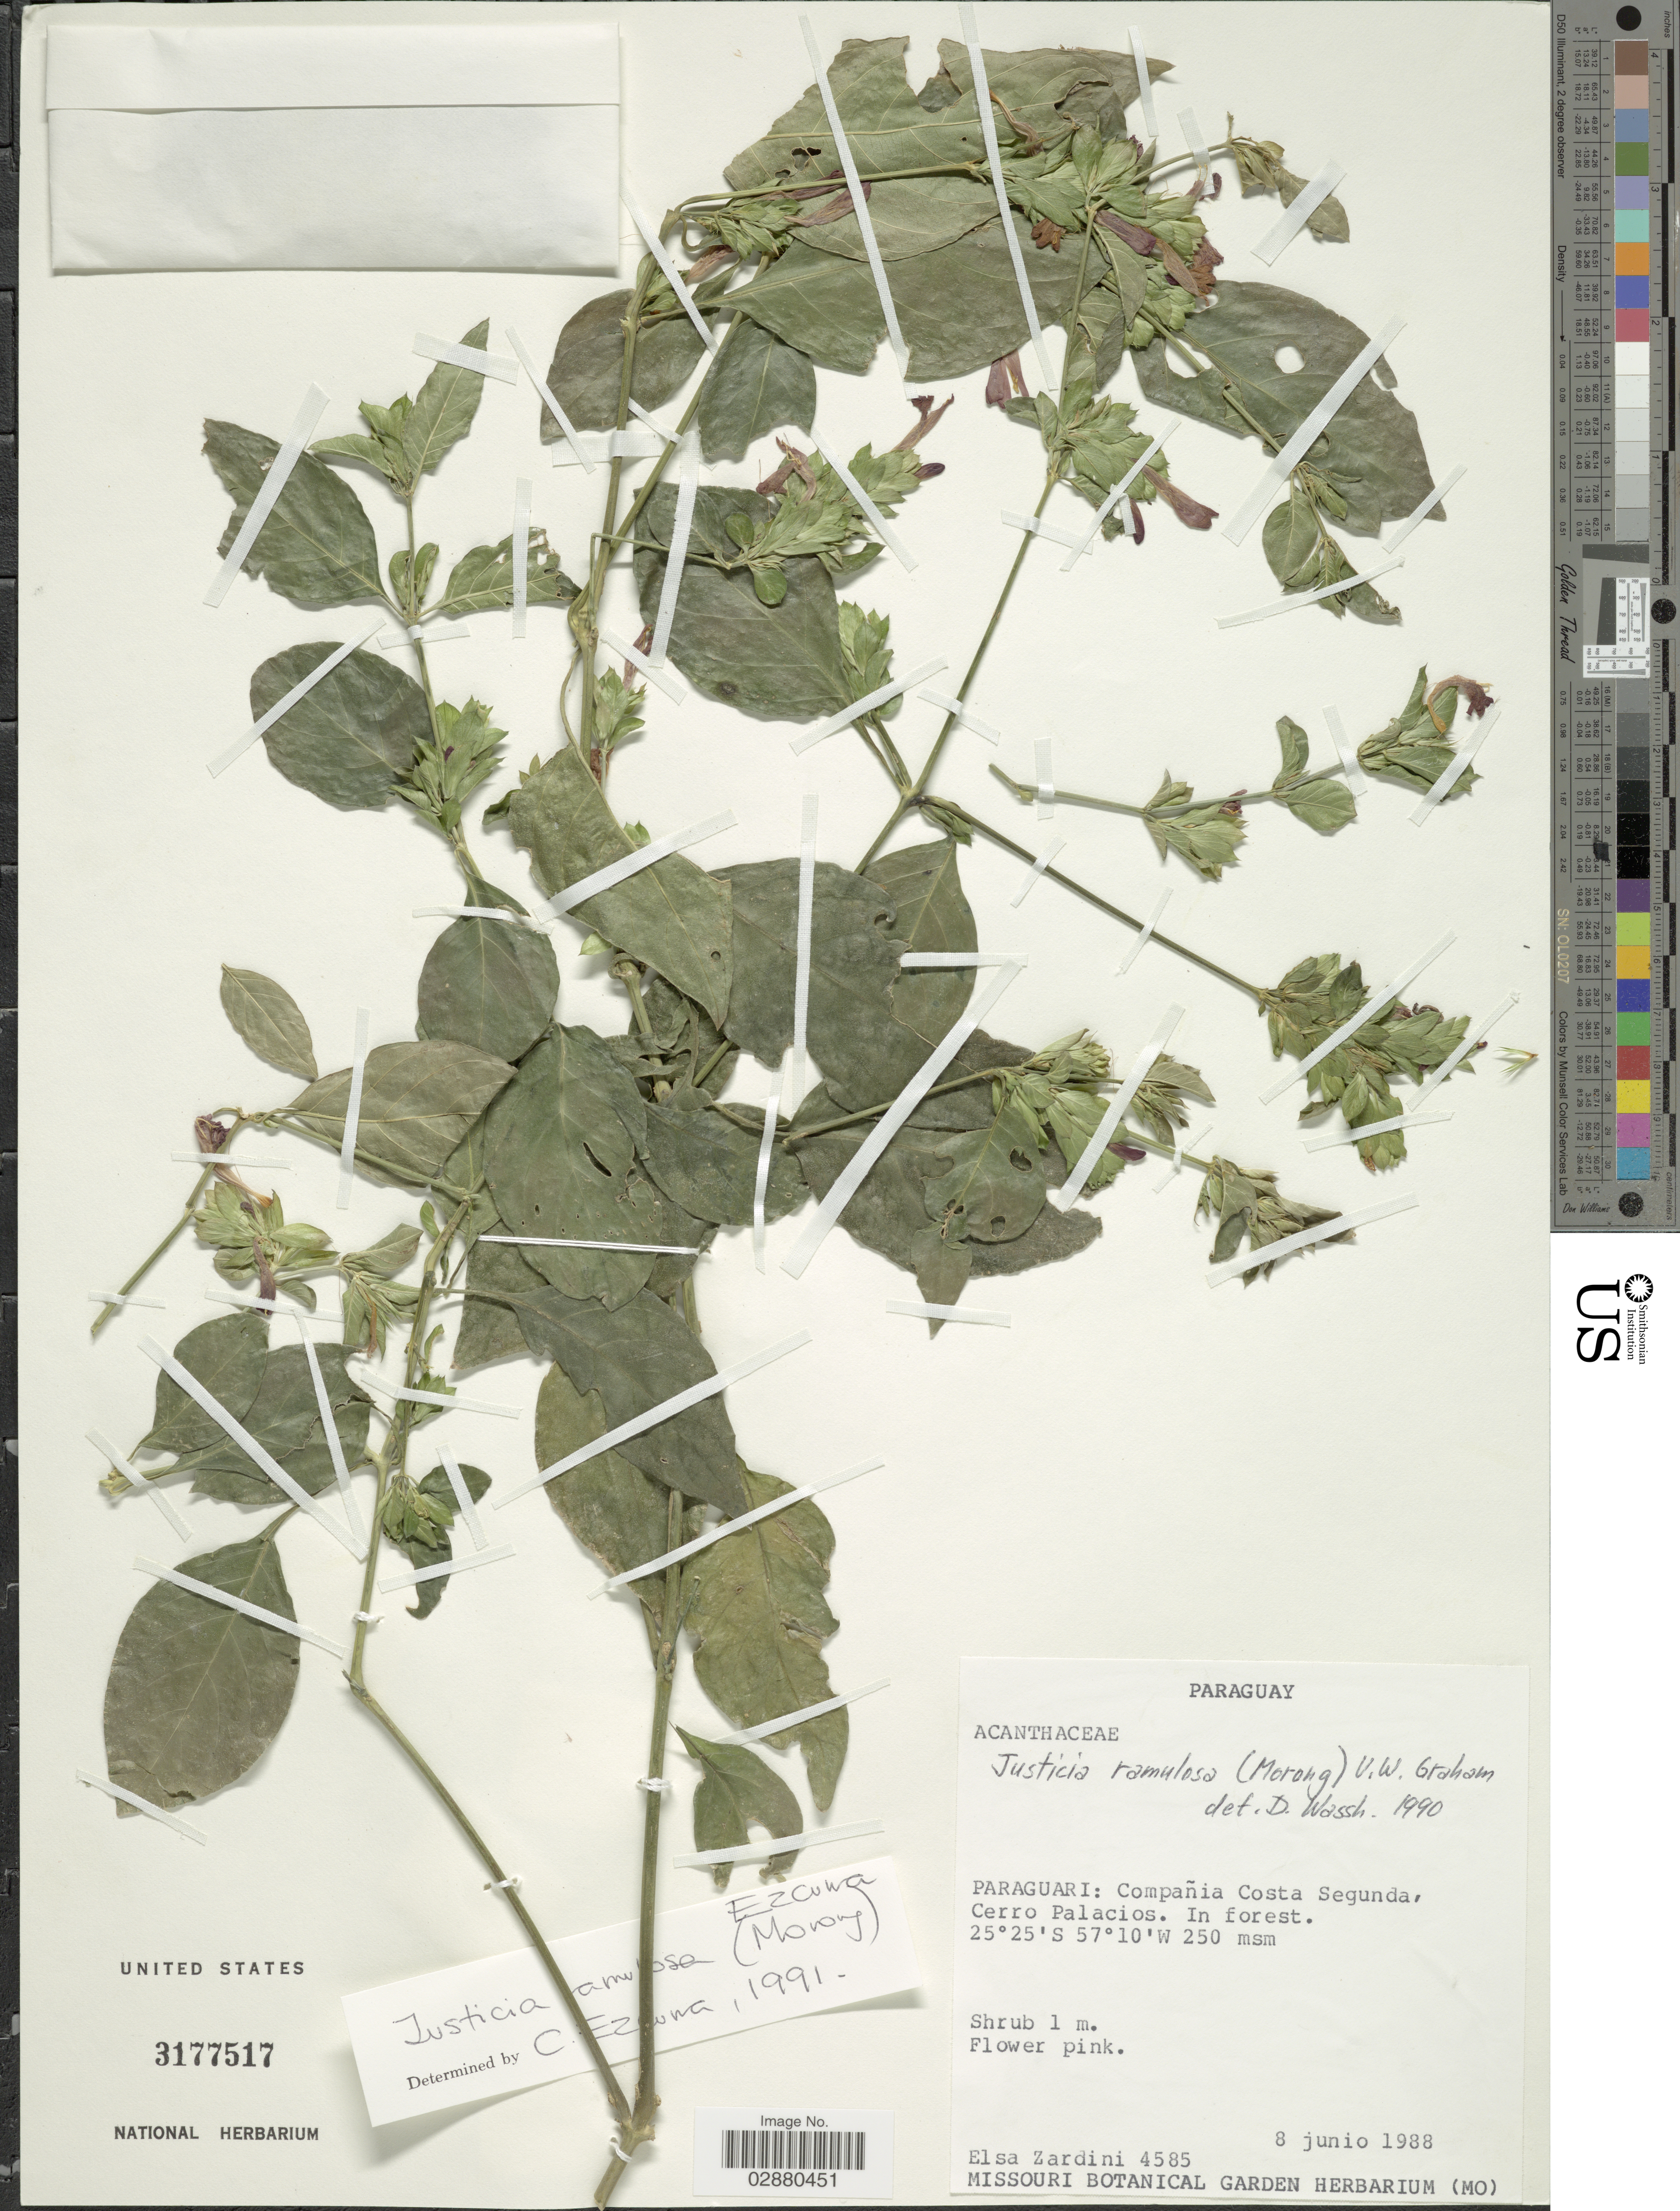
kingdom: Plantae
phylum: Tracheophyta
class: Magnoliopsida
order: Lamiales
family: Acanthaceae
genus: Justicia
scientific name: Justicia ramulosa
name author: (Morong) C. Ezcurra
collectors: E. M. Zardini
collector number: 4585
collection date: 1988-06-08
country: Paraguay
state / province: Paraguari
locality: Compañia Costa Segunda, Cerro Palacios.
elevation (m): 250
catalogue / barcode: US 3177517